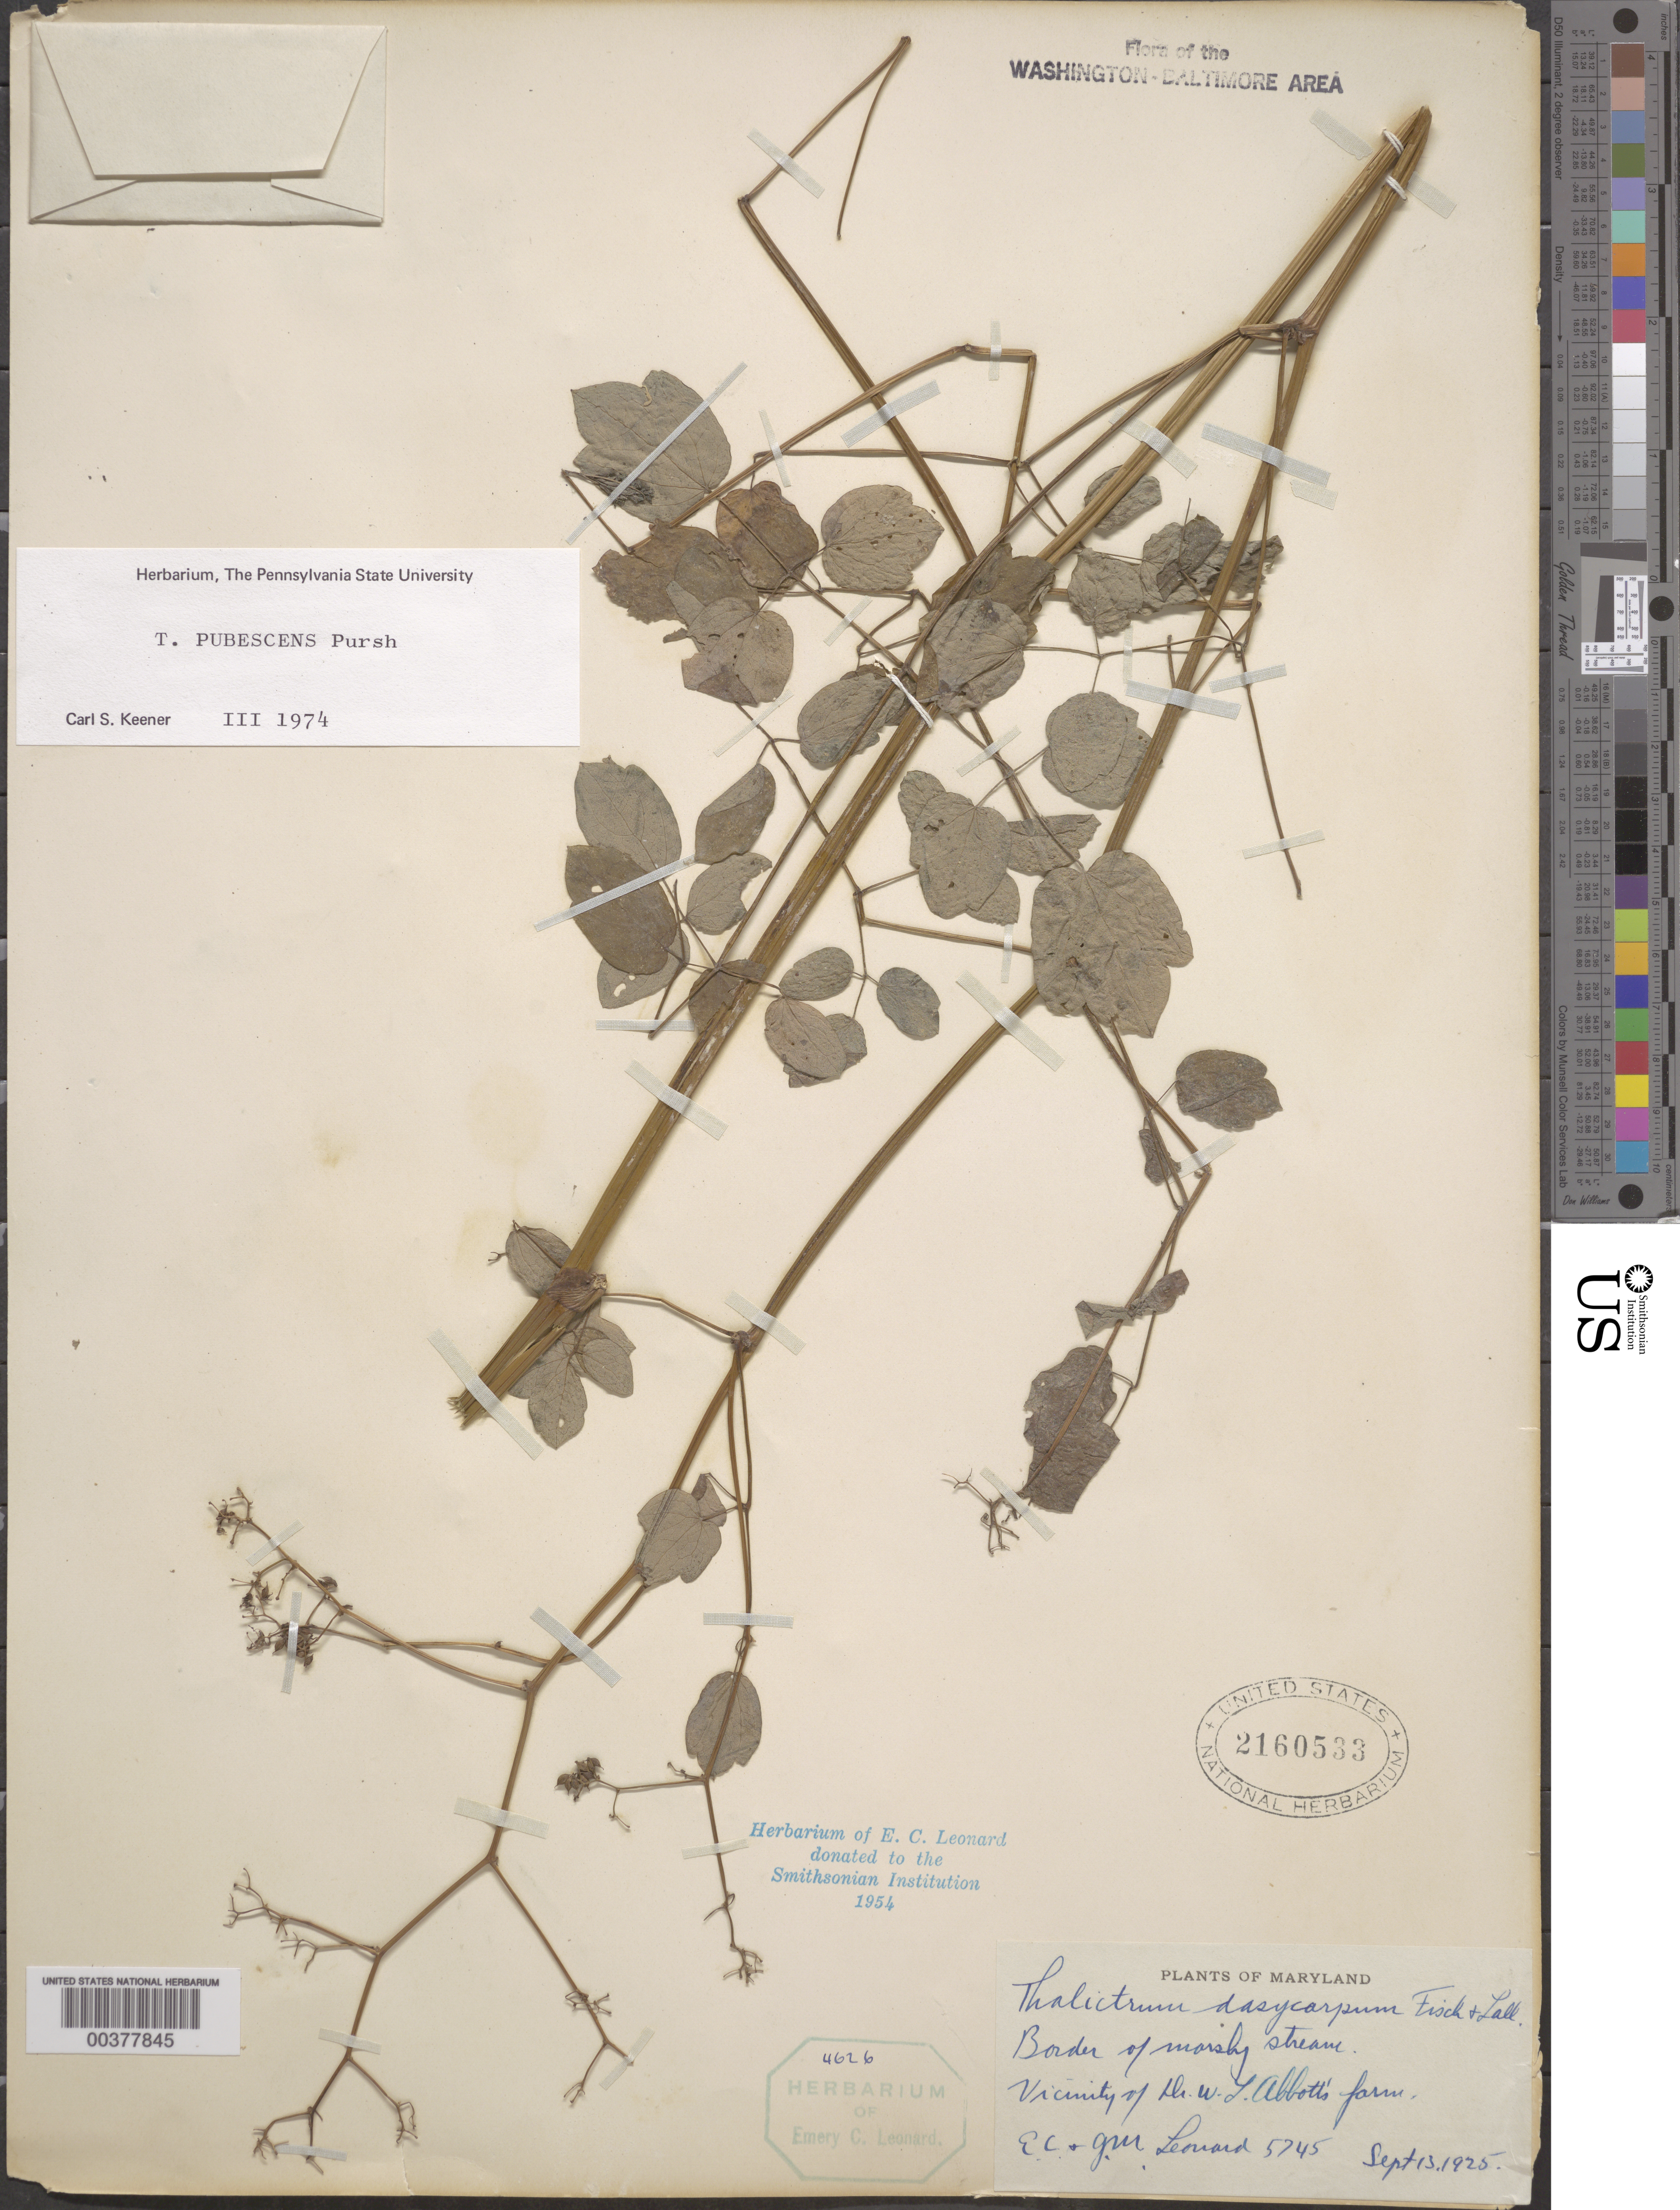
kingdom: Plantae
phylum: Tracheophyta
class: Magnoliopsida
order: Ranunculales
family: Ranunculaceae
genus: Thalictrum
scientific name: Thalictrum pubescens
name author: Pursh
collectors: E. C. Leonard & G. M. Leonard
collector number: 5745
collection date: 1925-09-13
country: United States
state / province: Maryland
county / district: Cecil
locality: Border of marshy stream. Vicinity of Dr. W. L. Abbott's farm.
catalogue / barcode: US 2160533